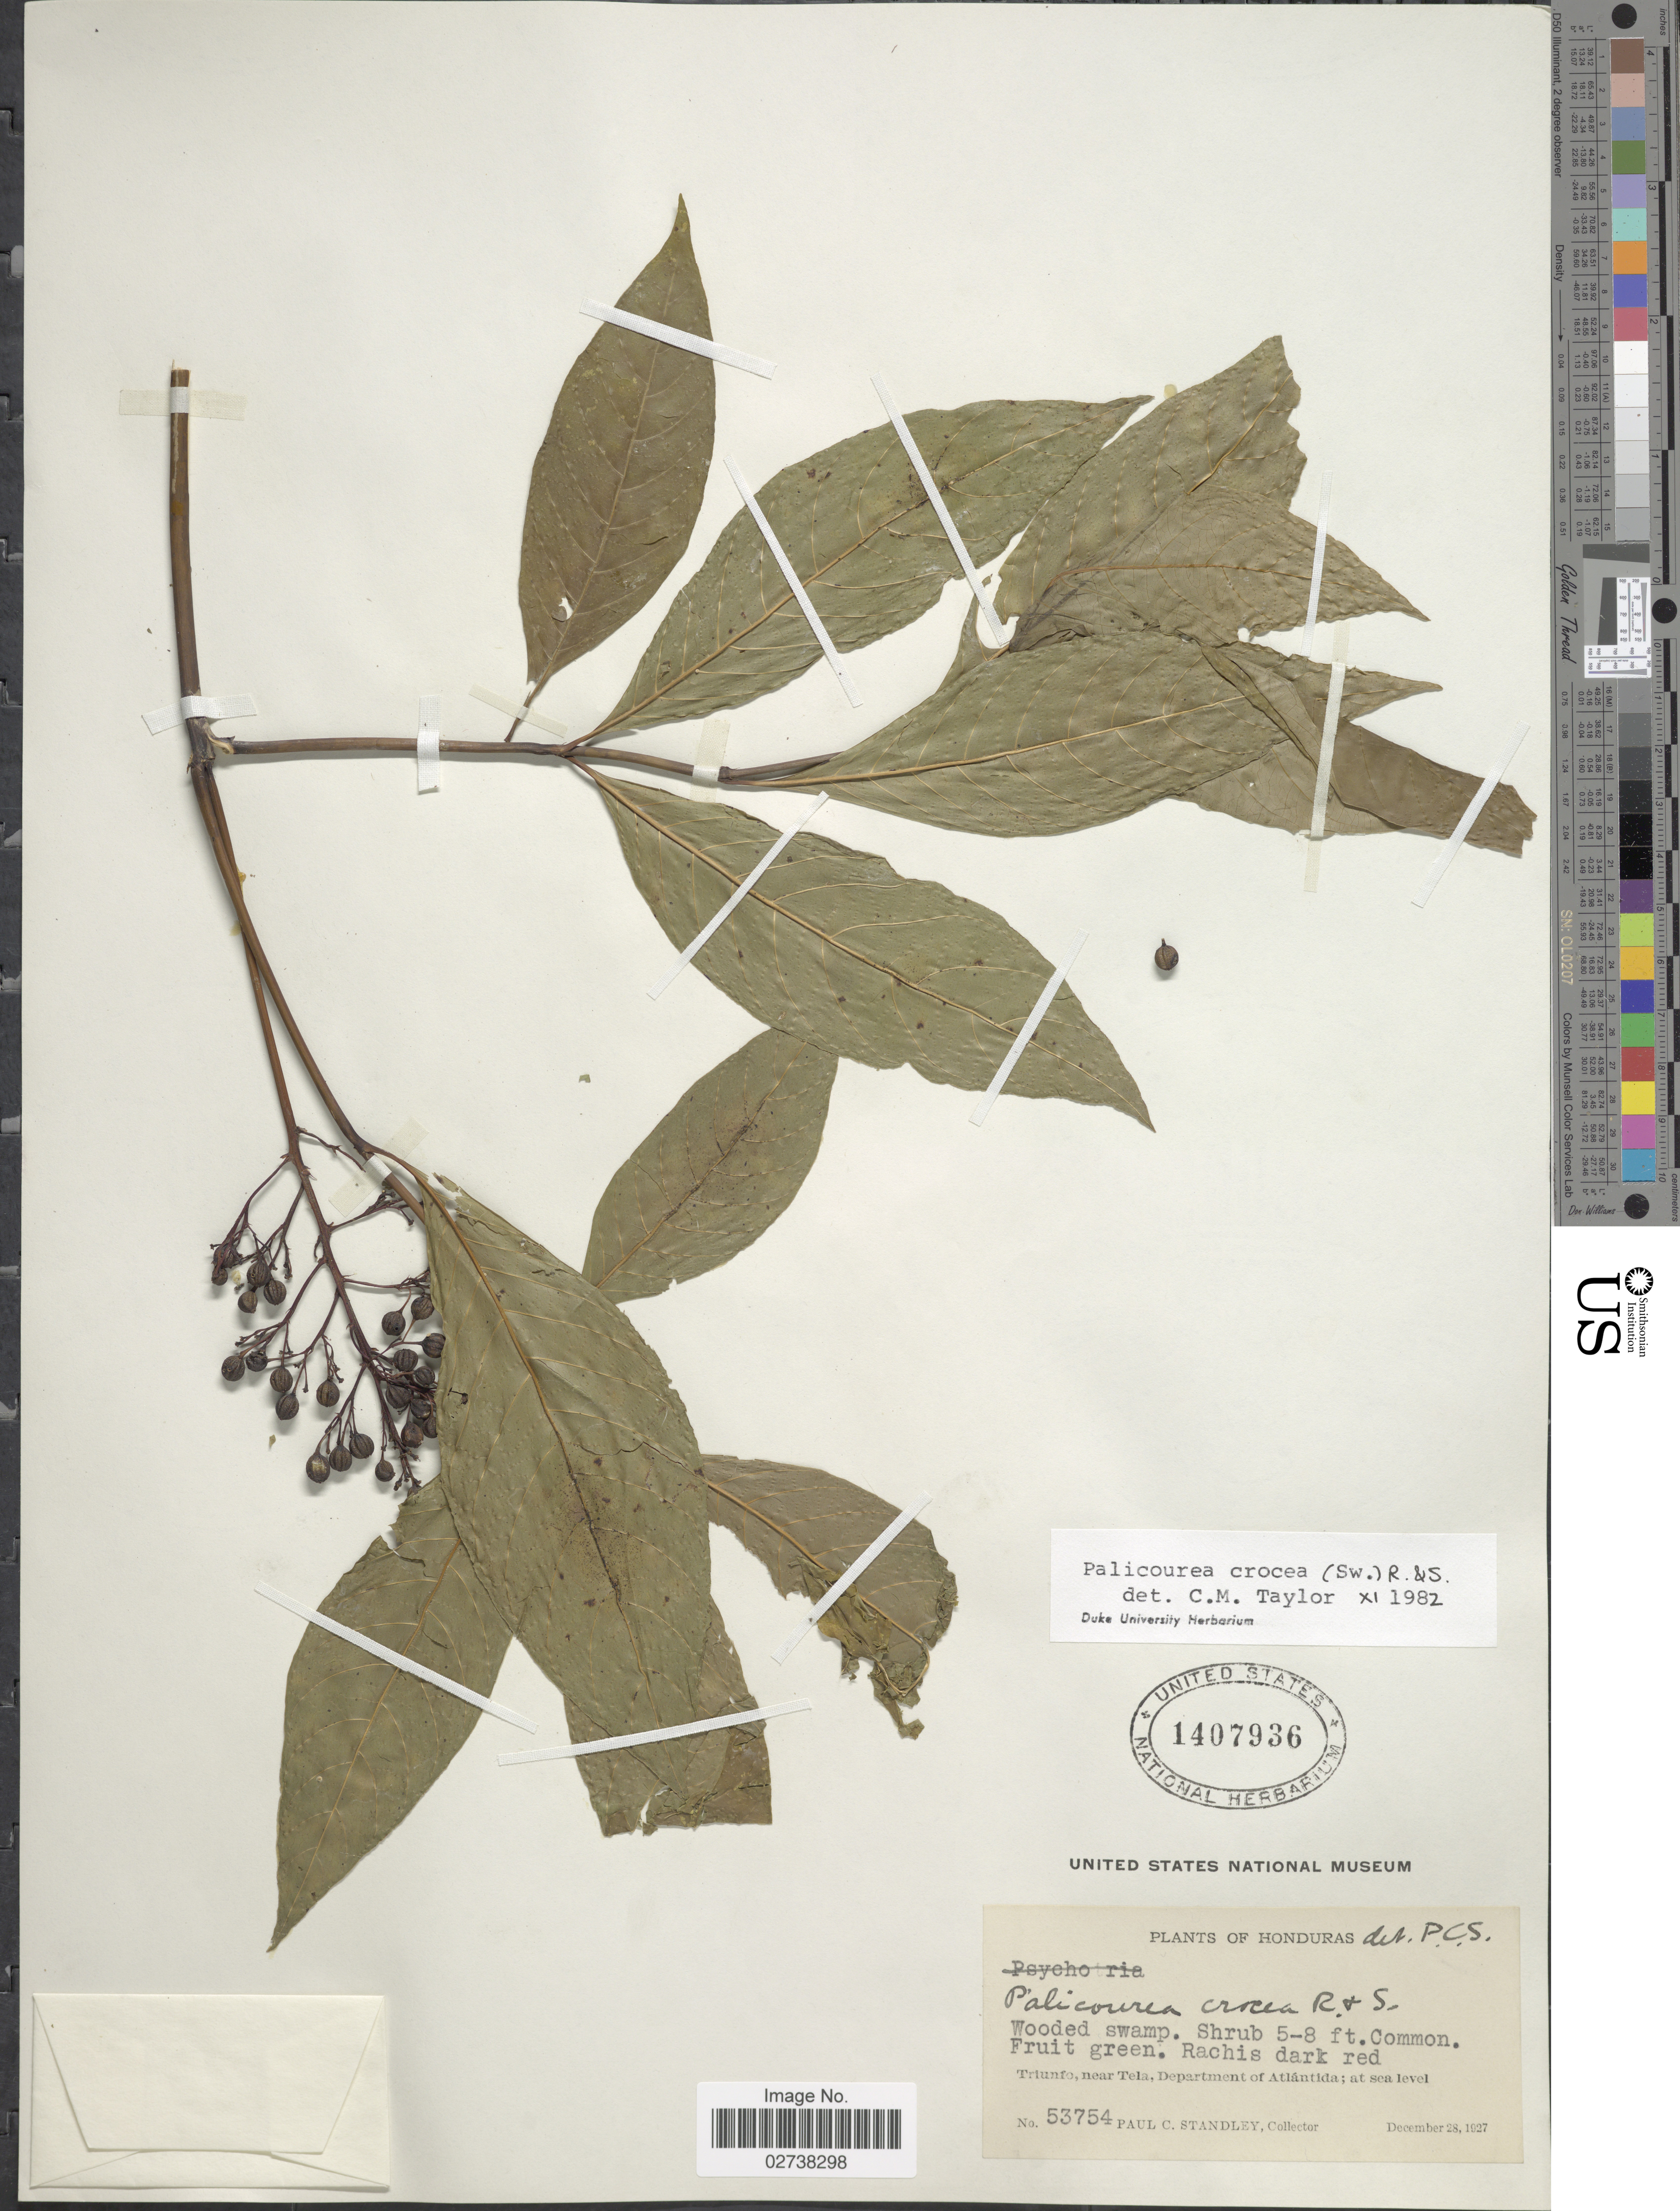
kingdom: Plantae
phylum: Tracheophyta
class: Magnoliopsida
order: Gentianales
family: Rubiaceae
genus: Palicourea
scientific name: Palicourea crocea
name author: (Sw.) Schult.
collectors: P. C. Standley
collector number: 53754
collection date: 1927-12-28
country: Honduras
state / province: Atlántida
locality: Triunfo, near Tela, Department of Atlantida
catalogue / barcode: US 1407936